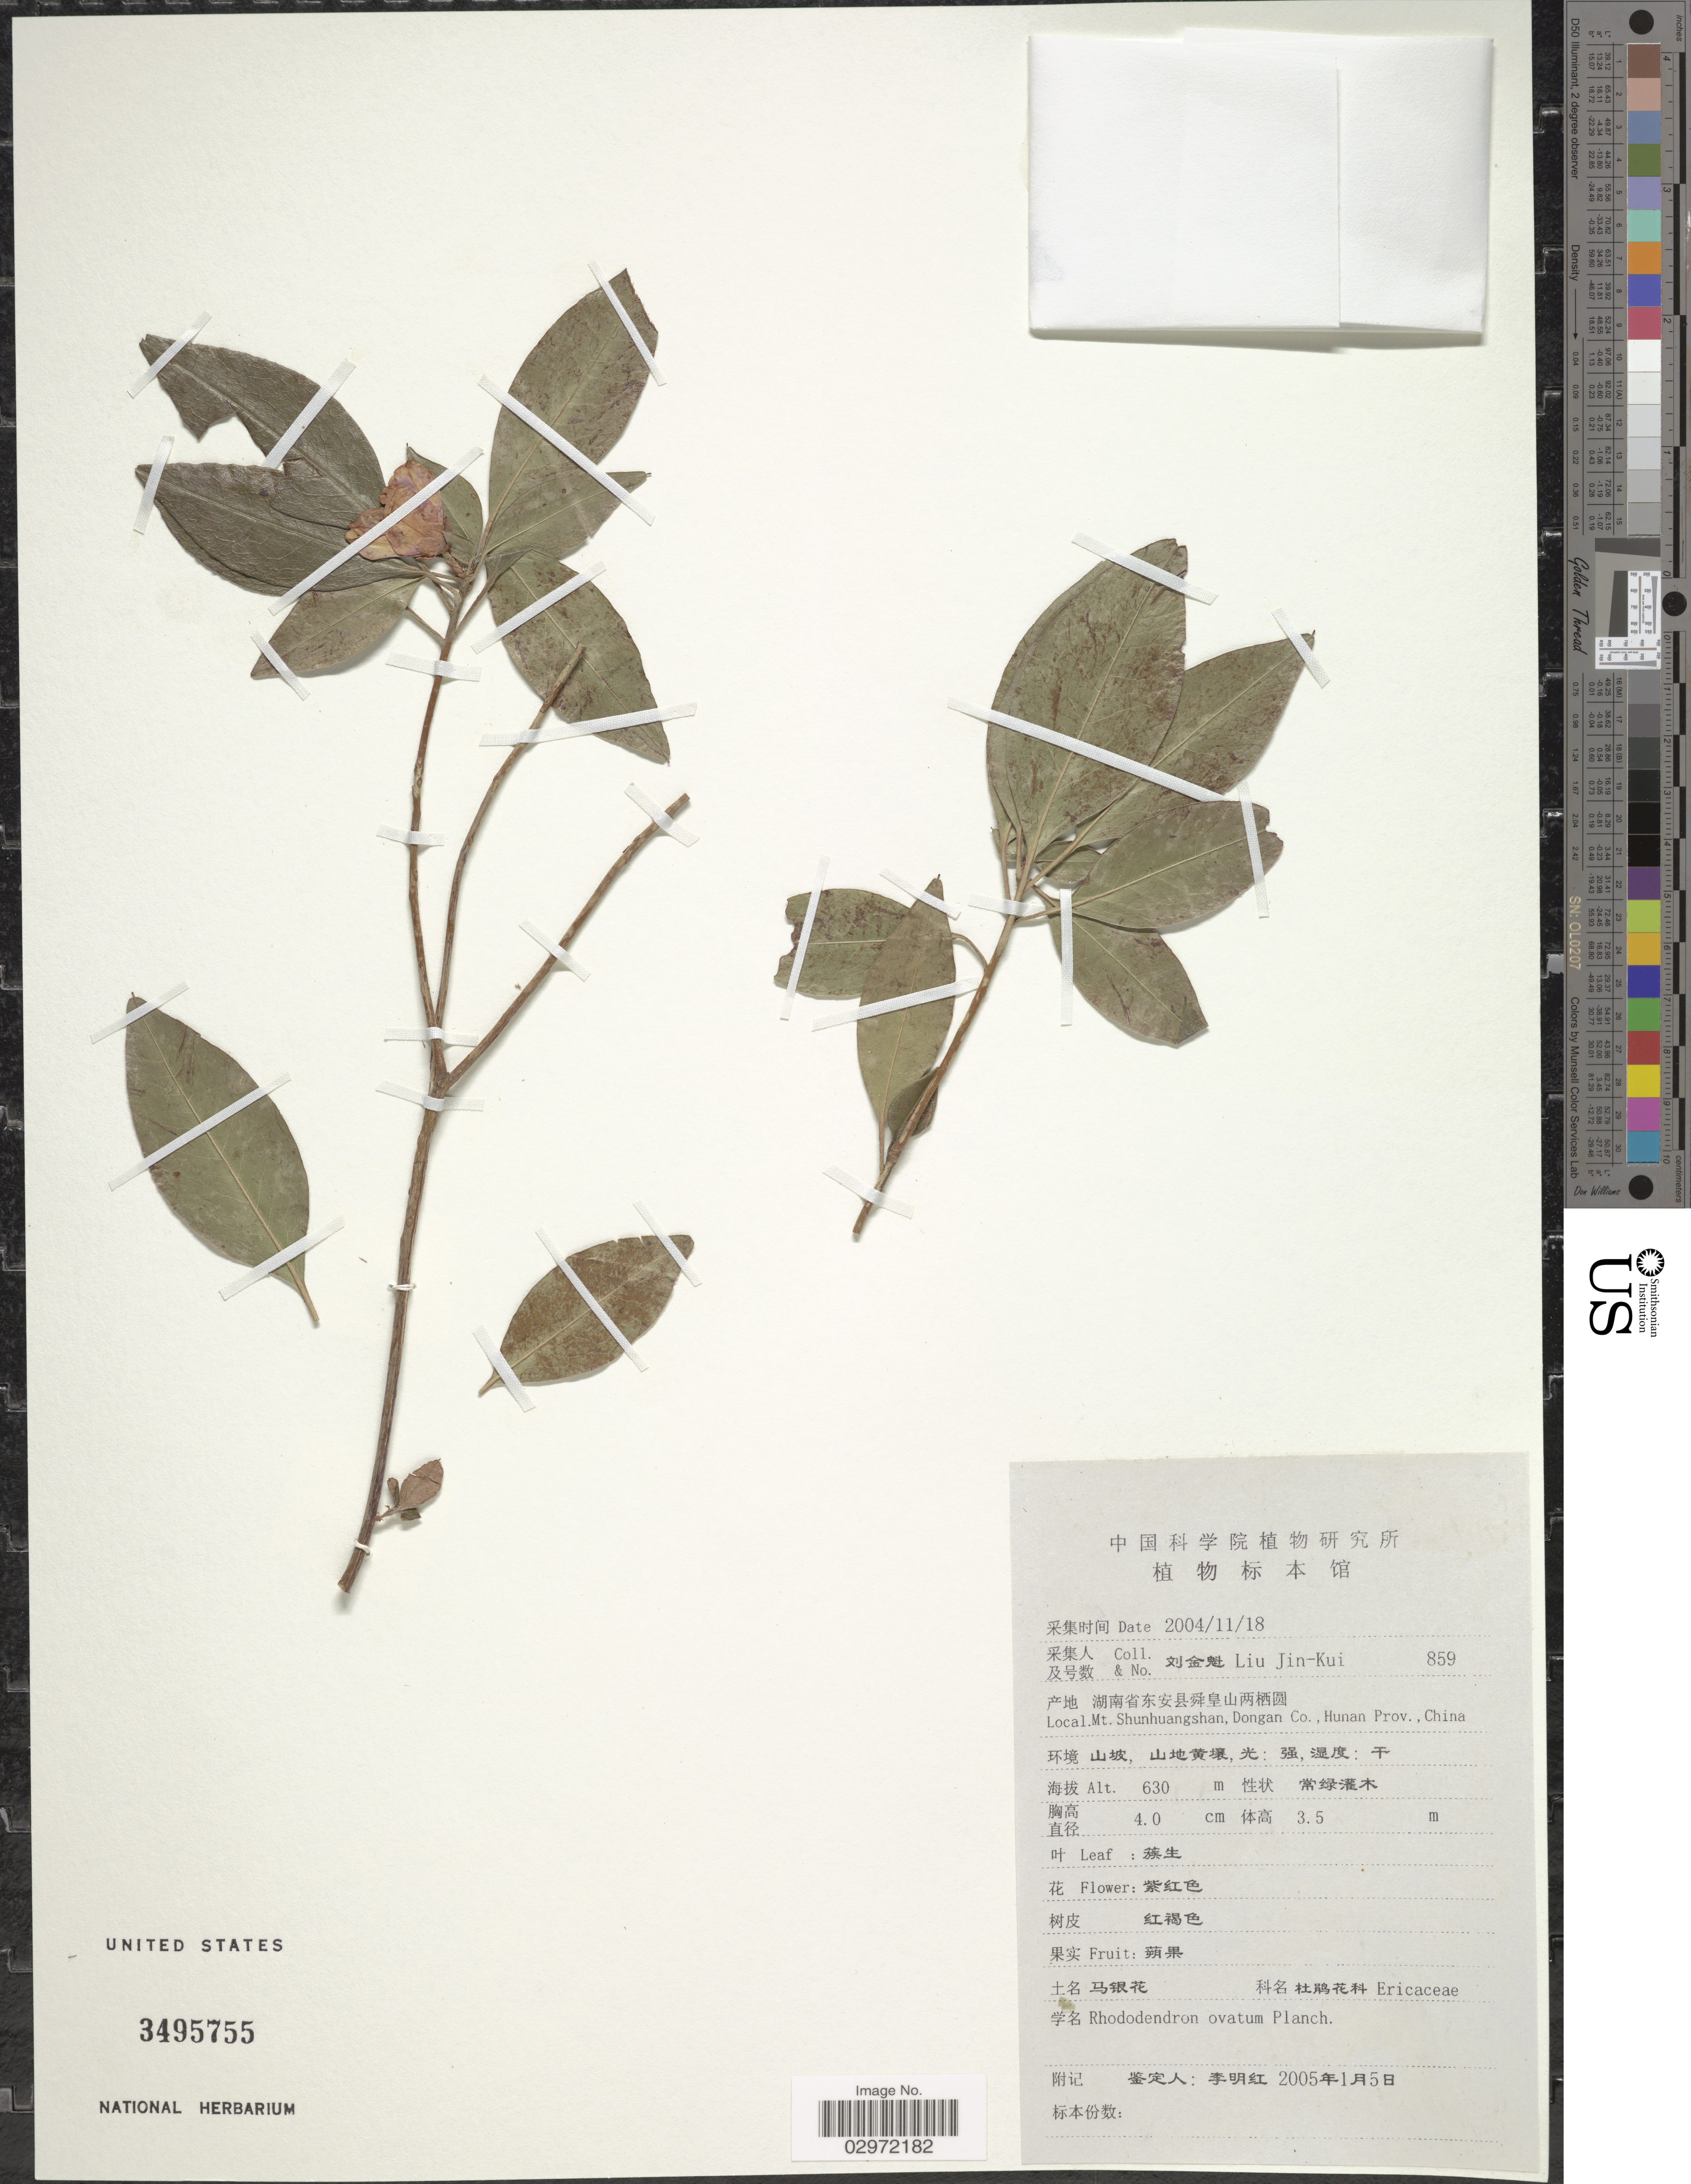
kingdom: Plantae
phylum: Tracheophyta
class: Magnoliopsida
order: Ericales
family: Ericaceae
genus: Rhododendron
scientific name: Rhododendron ovatum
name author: (Lindl.) Planch. ex Maxim.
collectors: Liu Jin-Kui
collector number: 859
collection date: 2004-11-18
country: China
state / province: Hunan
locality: Mt. Shunhuangshan, Dongan Co.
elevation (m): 630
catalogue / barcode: US 3495755